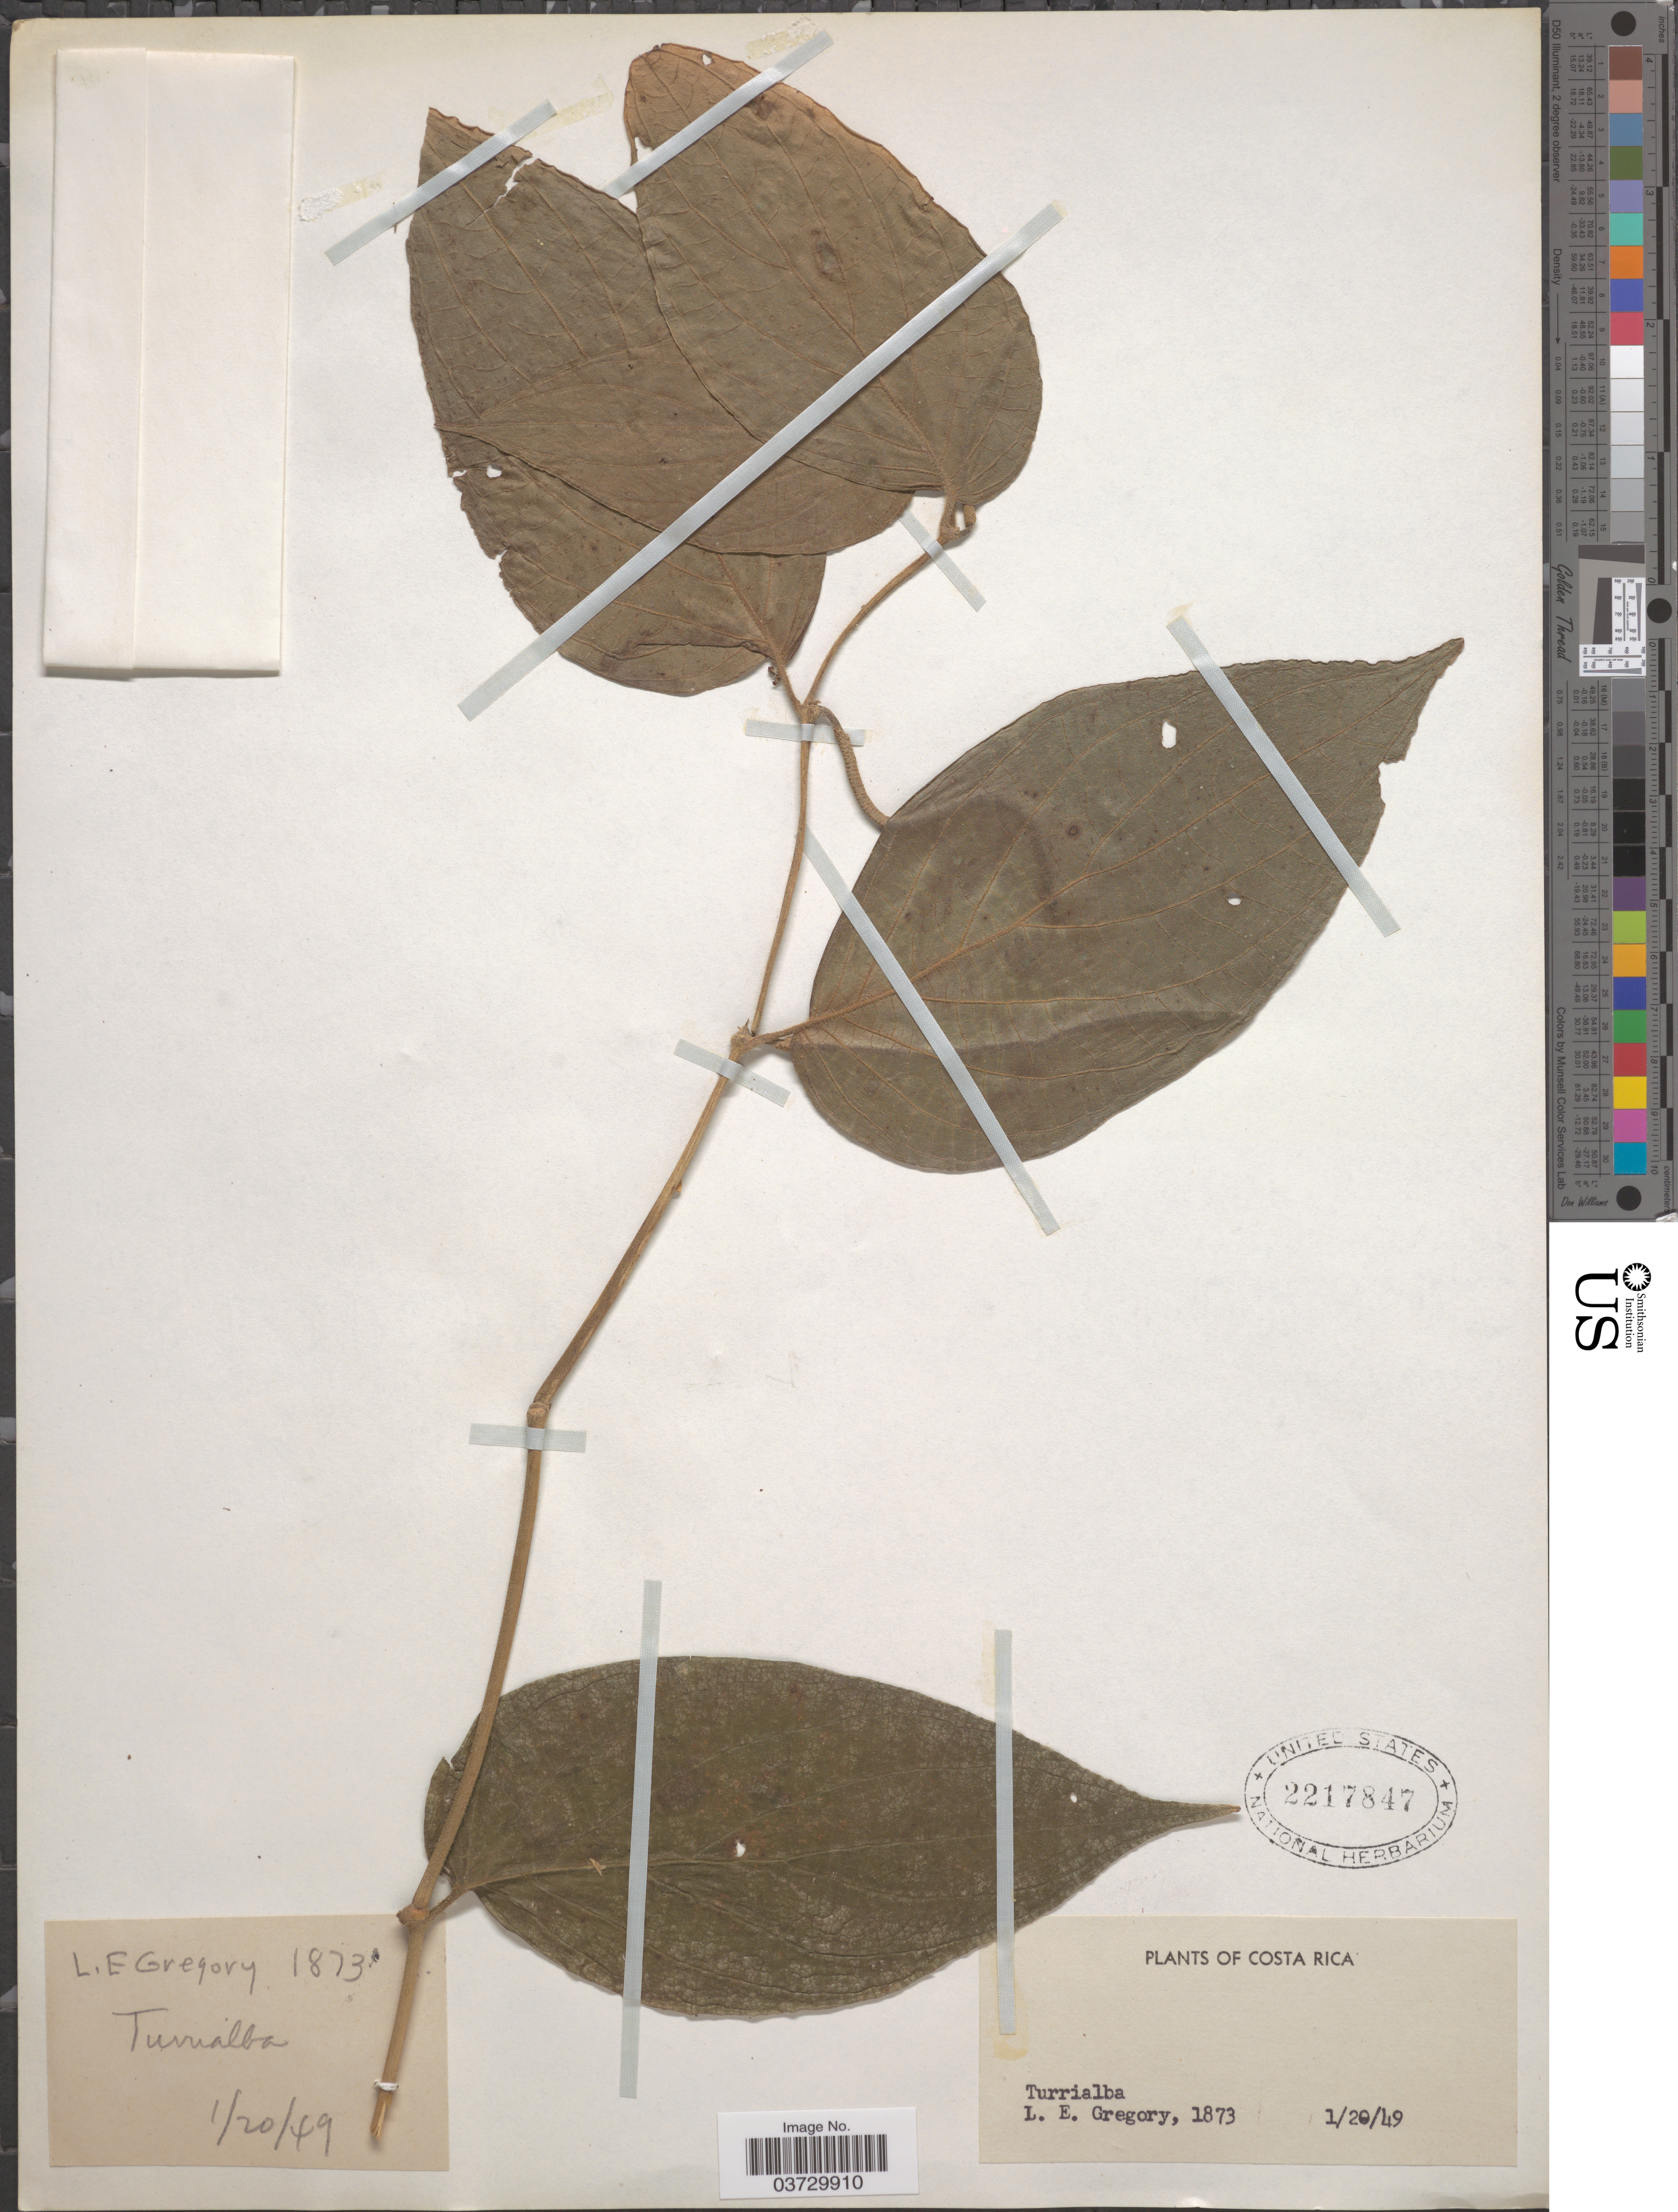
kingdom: Plantae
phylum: Tracheophyta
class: Magnoliopsida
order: Piperales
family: Piperaceae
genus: Piper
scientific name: Piper sp.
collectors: L. E. Gregory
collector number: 1873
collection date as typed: Transcribed d/m/y: 20/1/49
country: Costa Rica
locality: Turrialba.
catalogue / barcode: US 2217847